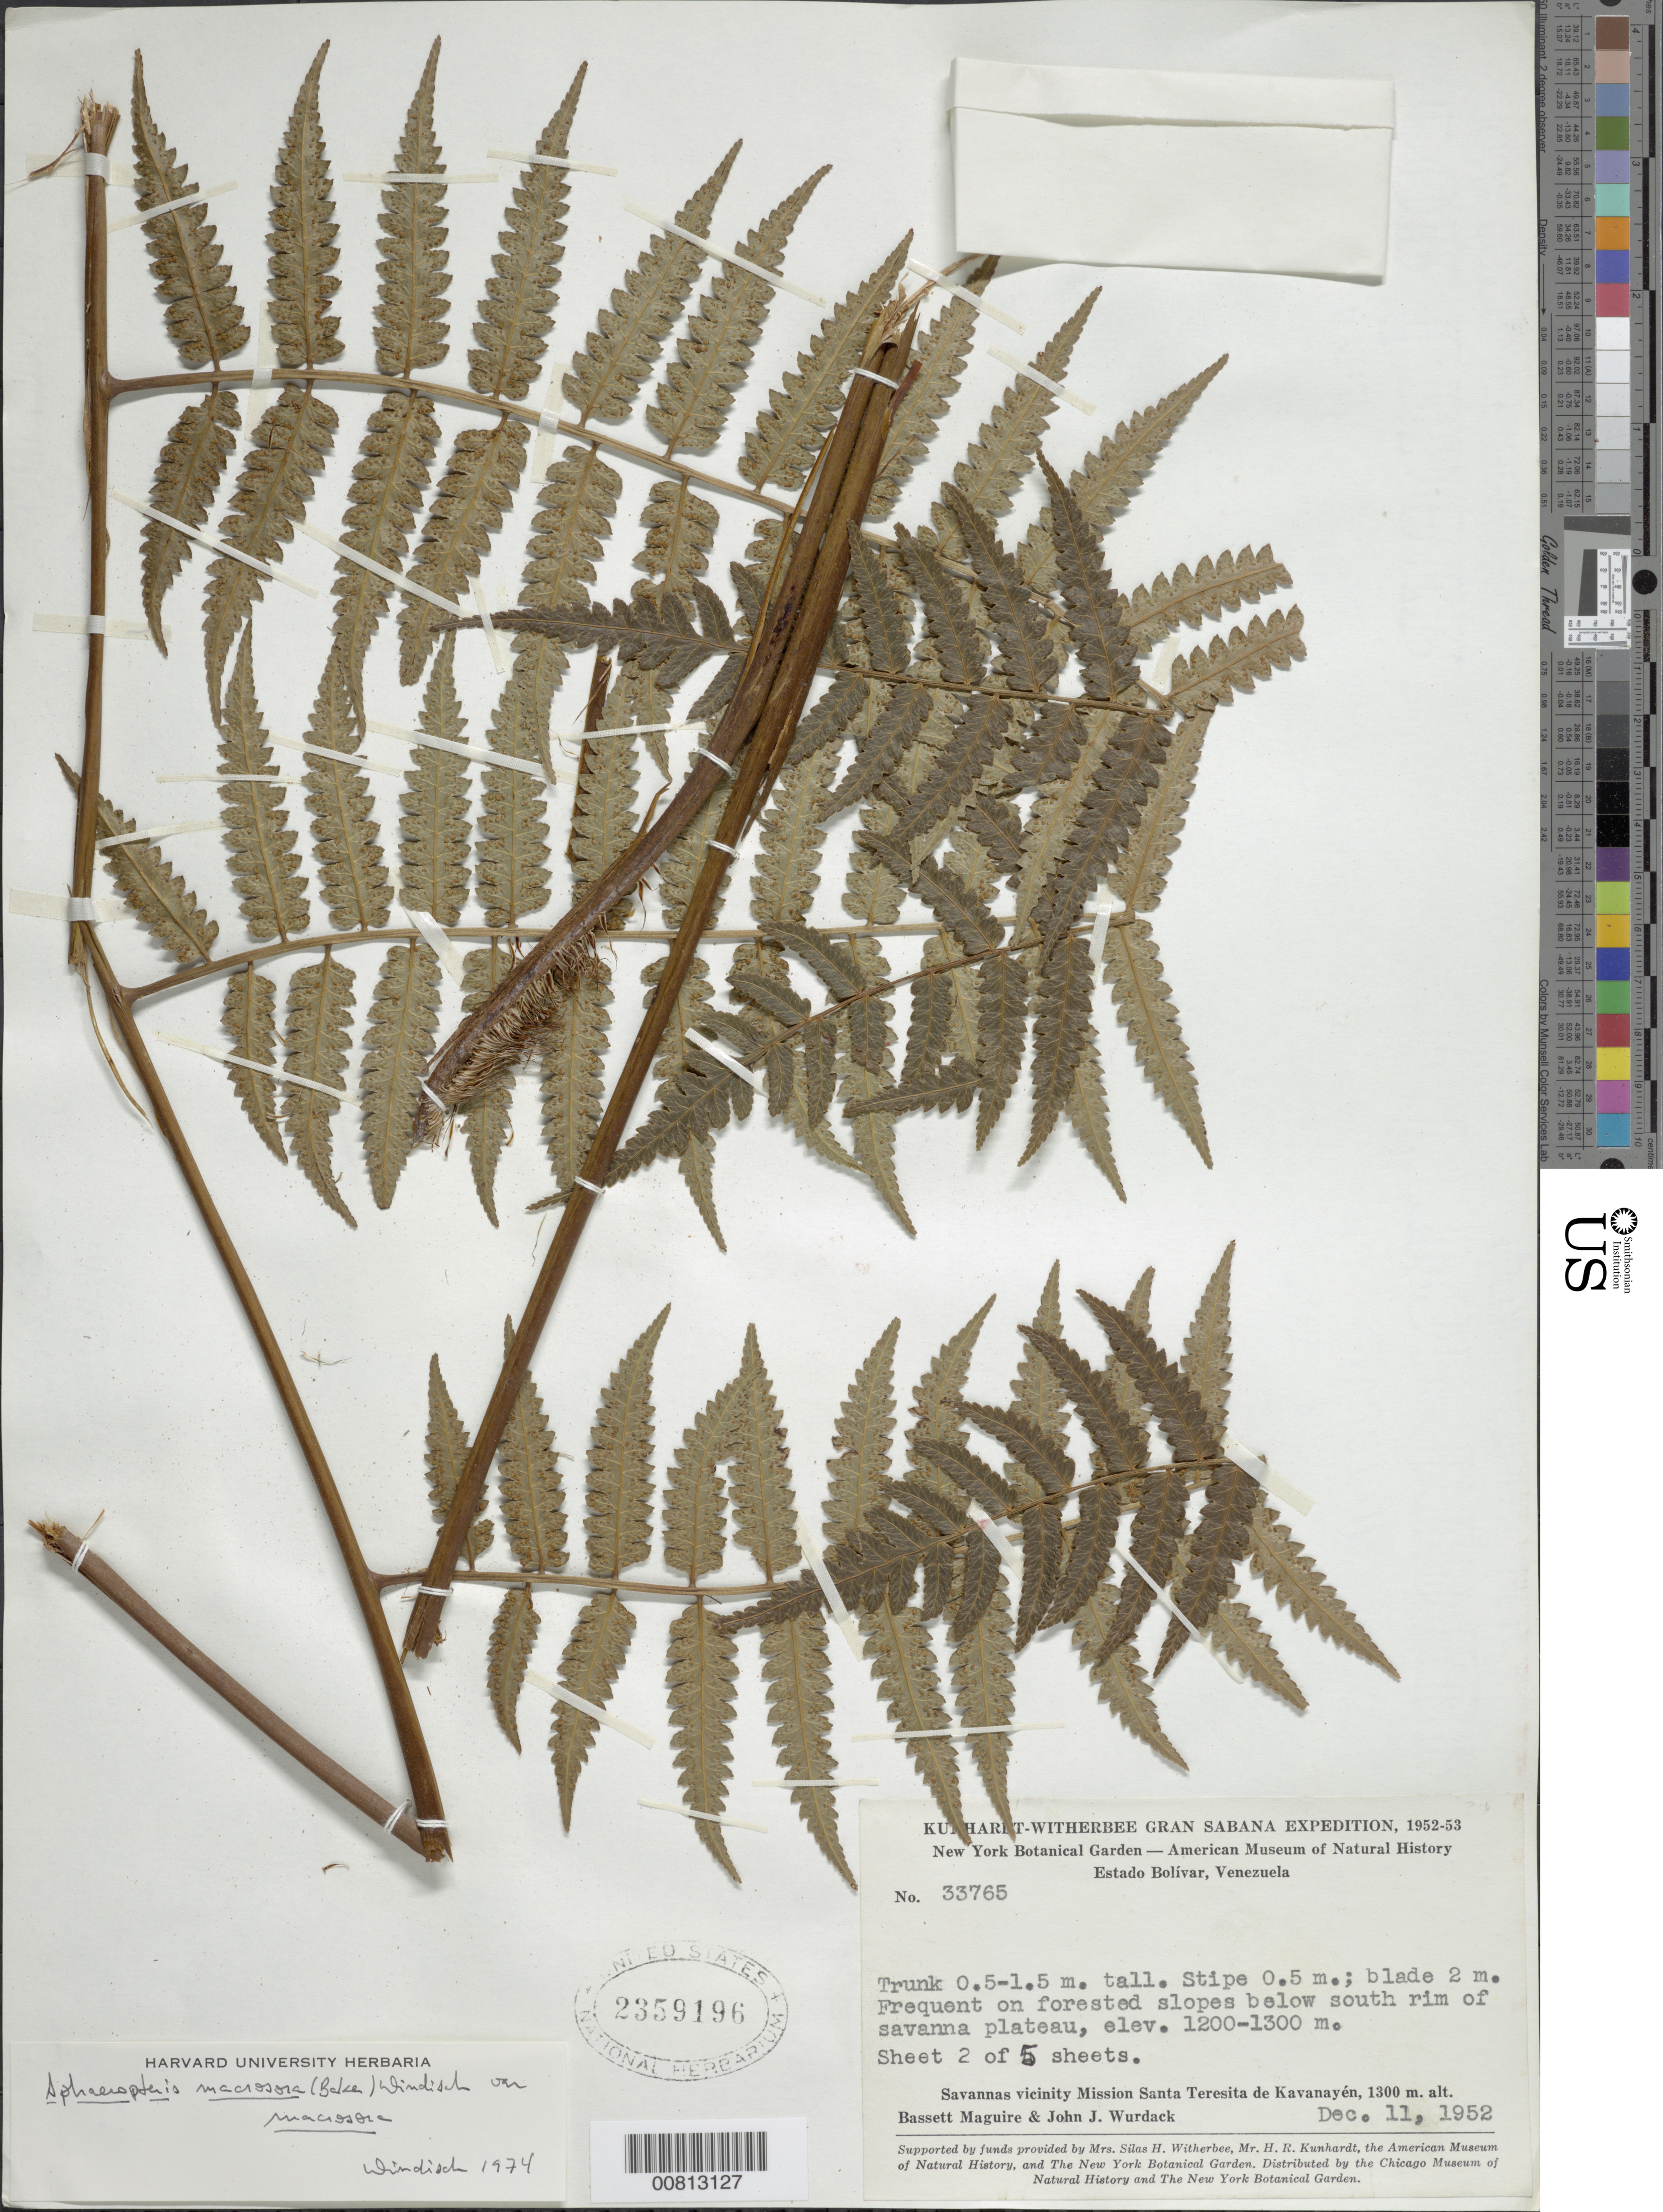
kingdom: Plantae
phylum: Tracheophyta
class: Polypodiopsida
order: Cyatheales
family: Cyatheaceae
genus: Cyathea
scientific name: Cyathea macrosora var. macrosora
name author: (Baker) Domin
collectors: B. Maguire & J. J. Wurdack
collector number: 33765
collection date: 1952-12-11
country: Venezuela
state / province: Bolivar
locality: Frequent on forested slopes below south rim of savanna plateau, Savannas vicinity Mission Santa Teresita de Kavanayén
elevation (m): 1300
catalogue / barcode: US 2359196